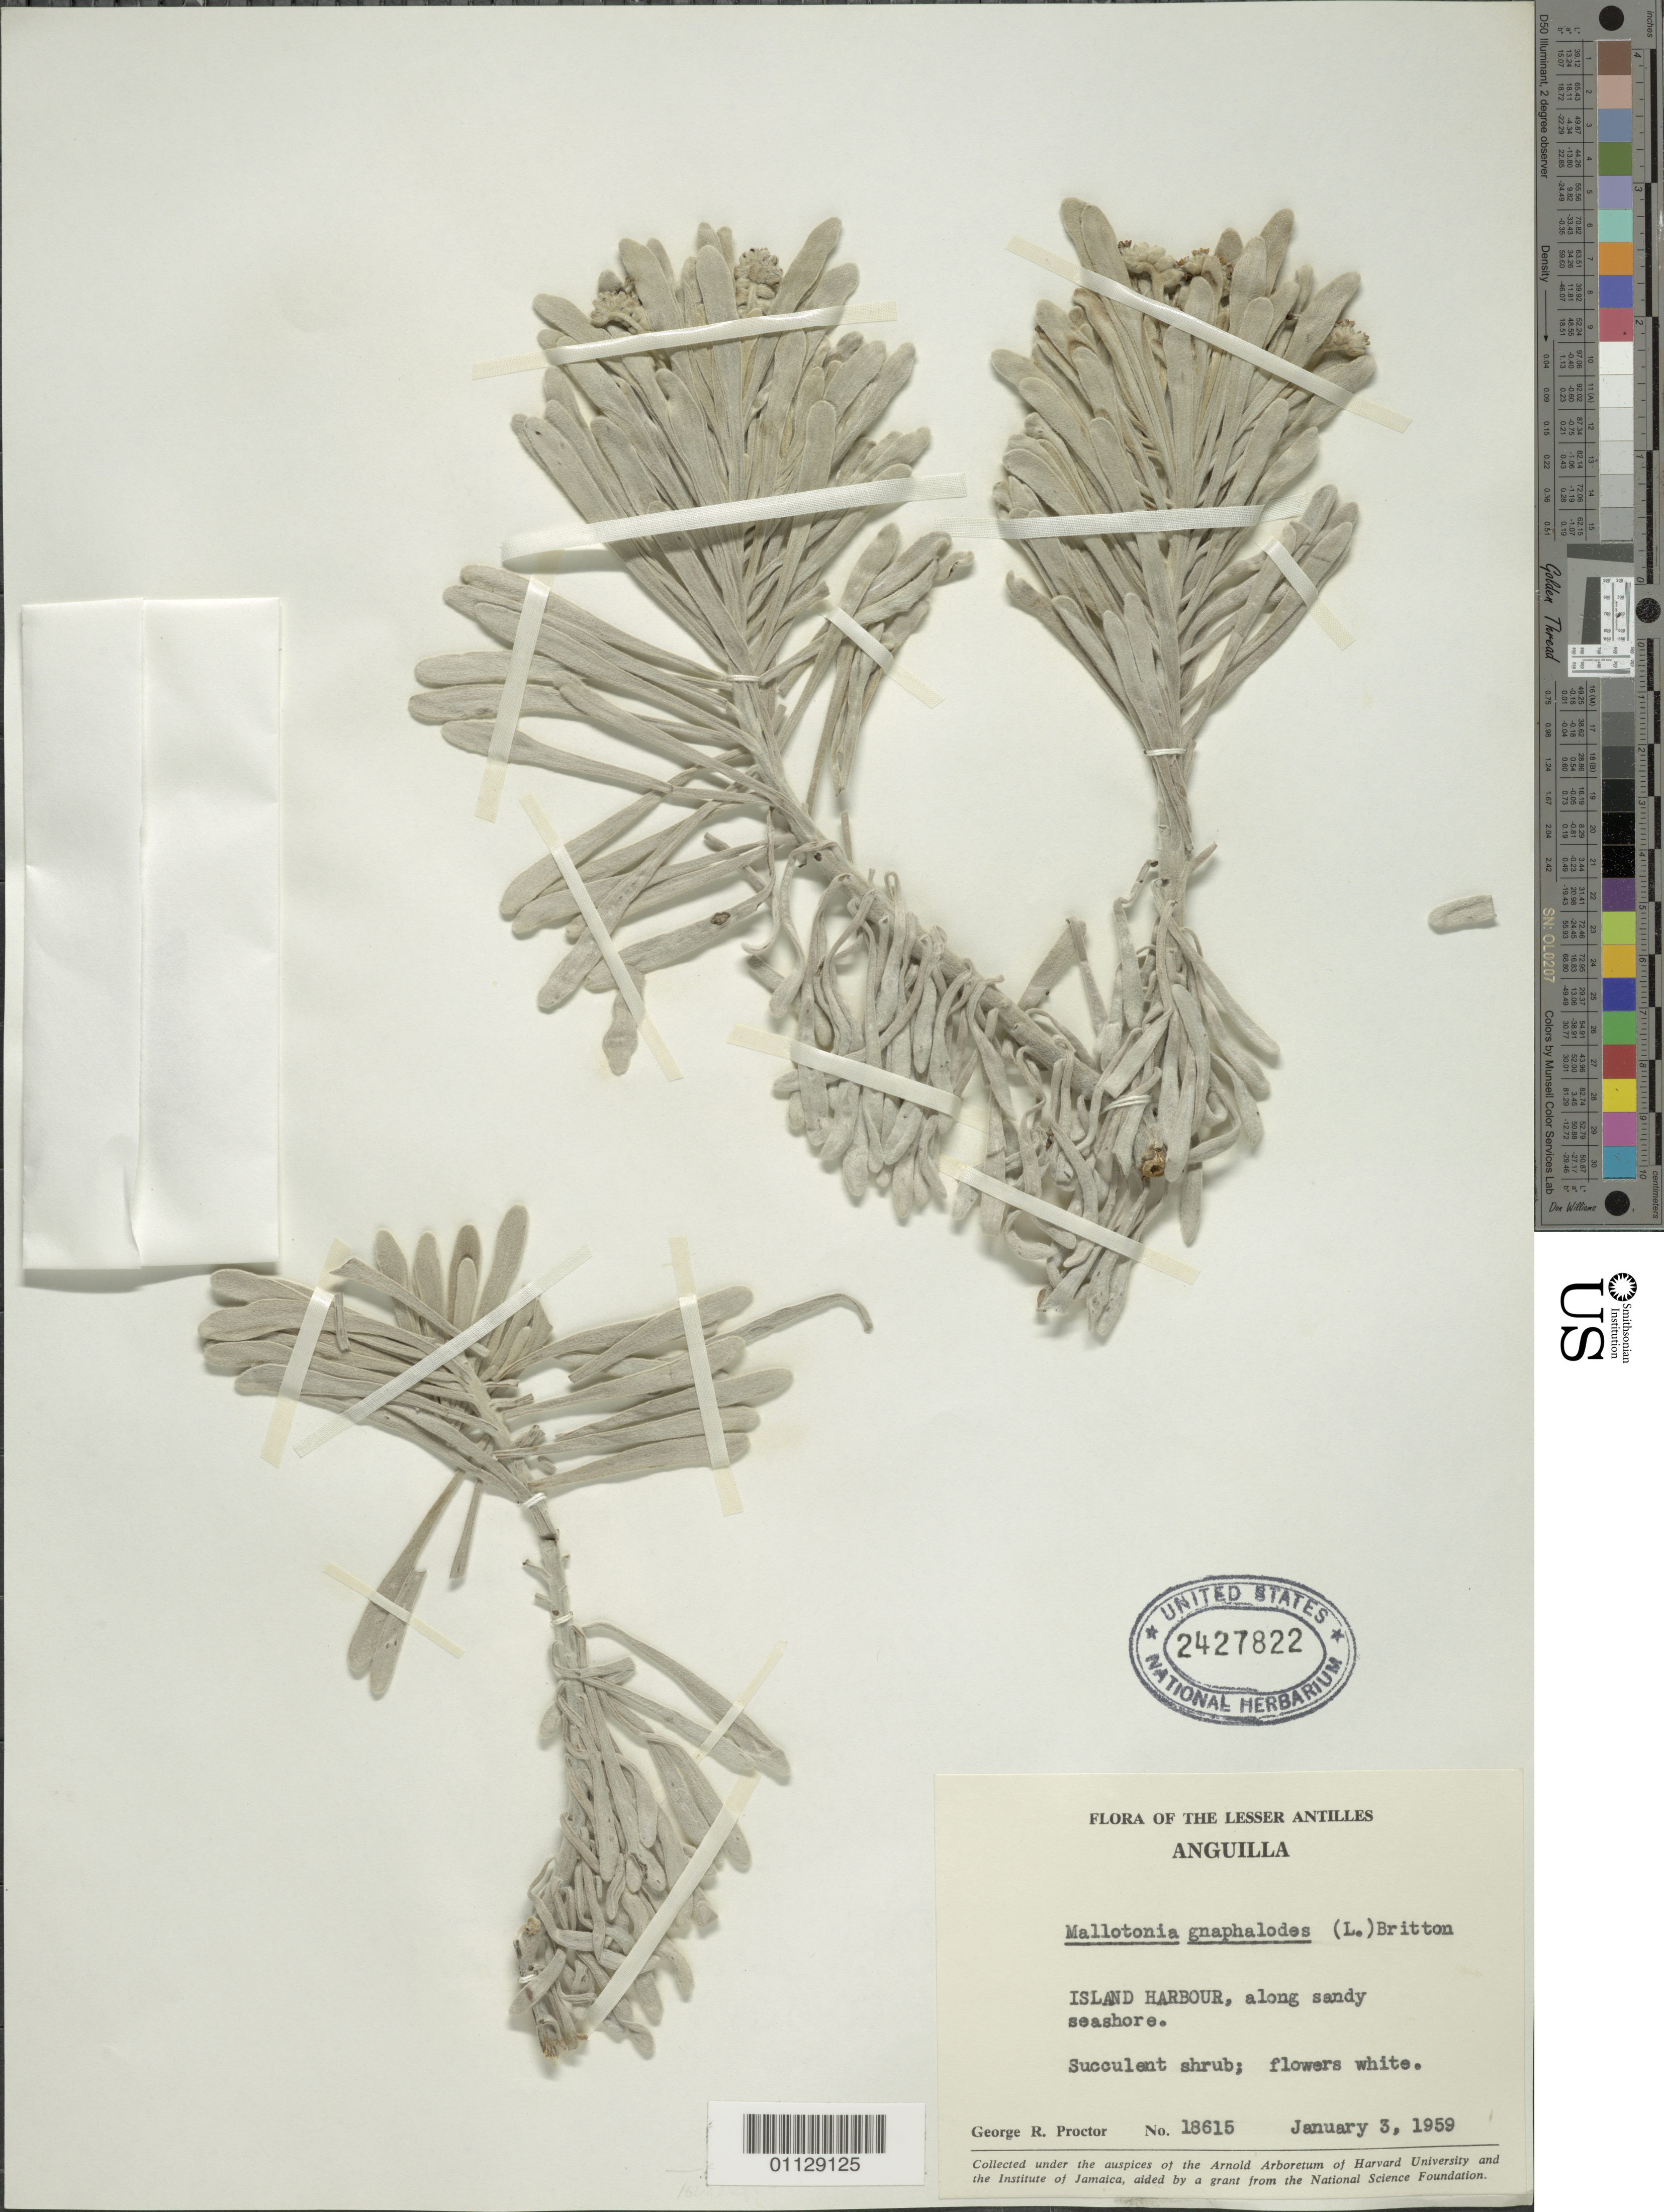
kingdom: Plantae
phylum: Tracheophyta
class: Magnoliopsida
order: Boraginales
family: Heliotropiaceae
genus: Mallotonia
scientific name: Mallotonia gnaphalodes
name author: (L.) Britton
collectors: G. R. Proctor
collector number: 18615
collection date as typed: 03 Jan 1959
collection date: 1959-01-03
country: Anguilla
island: Anguilla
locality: Island Harbour, along sandy seashore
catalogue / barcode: US 2427822